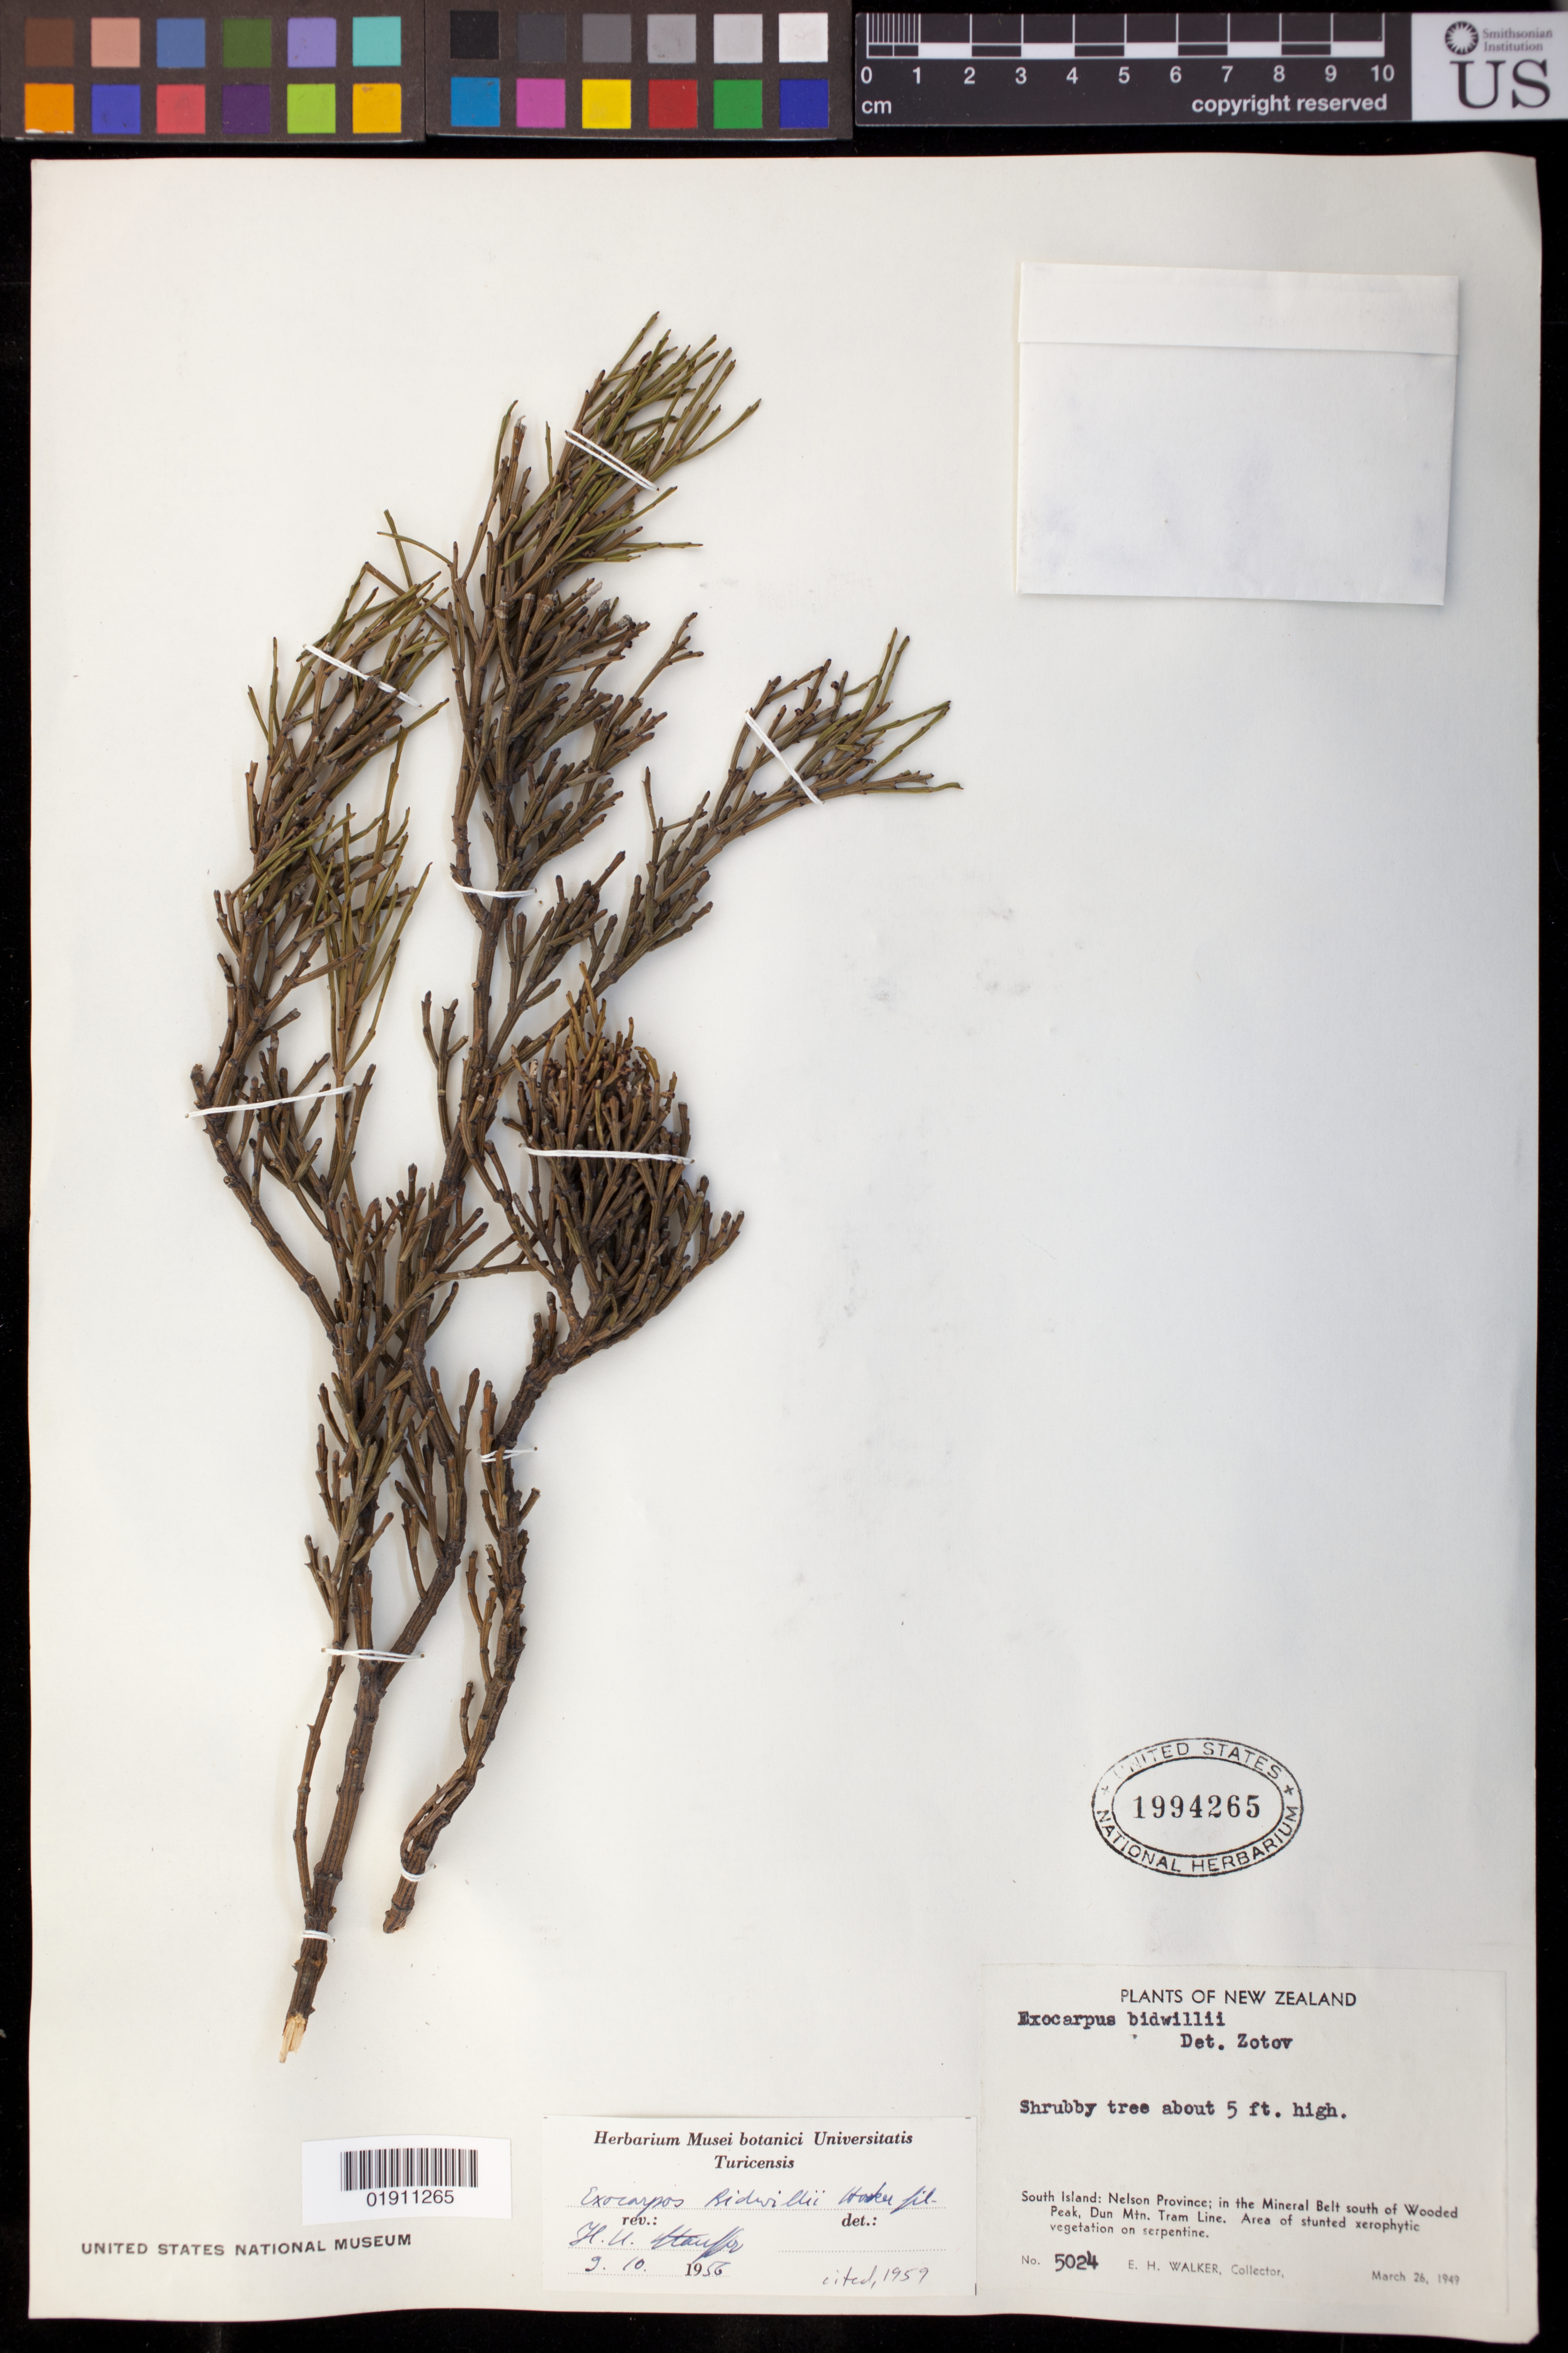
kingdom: Plantae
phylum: Tracheophyta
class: Magnoliopsida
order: Santalales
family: Santalaceae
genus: Exocarpos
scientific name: Exocarpos bidwillii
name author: Hook. f.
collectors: E. H. Walker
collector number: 5024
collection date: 1949-03-26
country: New Zealand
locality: in the Mineral Belt south of Wooded Peak, Dun Mtn. Tram Line.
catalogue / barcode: US 1994265